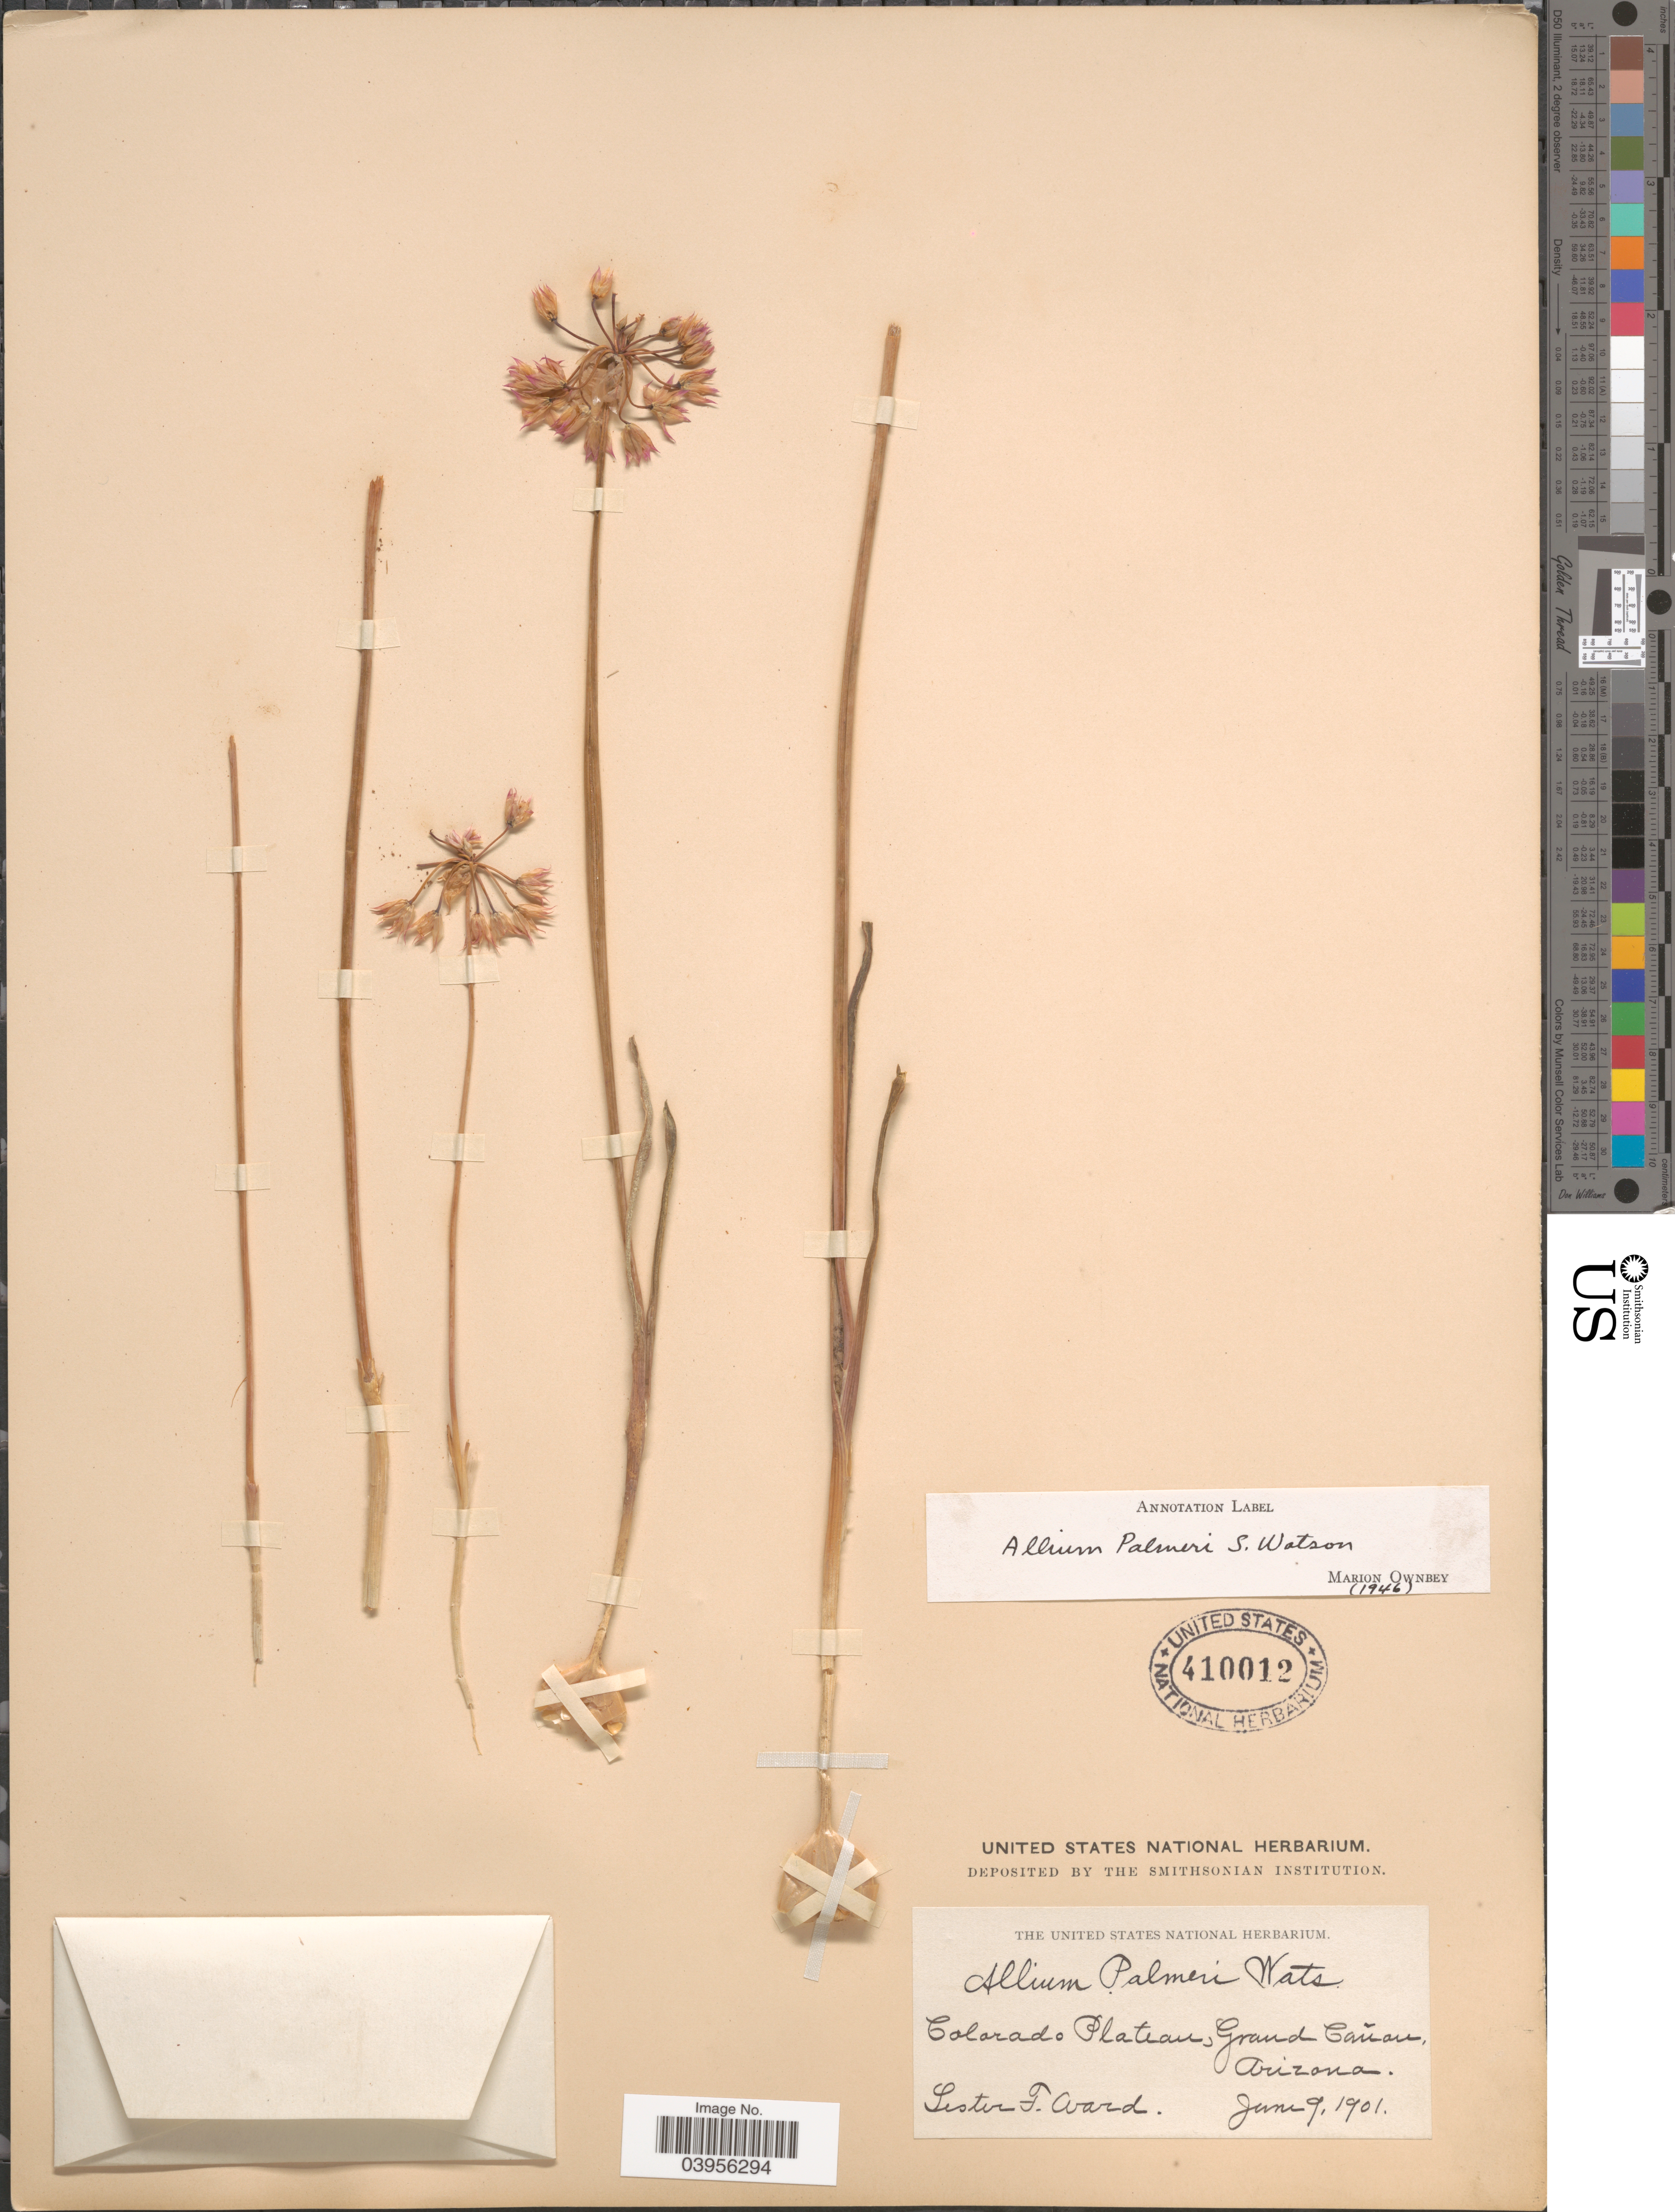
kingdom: Plantae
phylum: Tracheophyta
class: Liliopsida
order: Asparagales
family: Amaryllidaceae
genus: Allium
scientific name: Allium palmeri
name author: S. Watson in C. King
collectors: L. F. Ward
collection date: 1901-06-09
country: United States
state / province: Arizona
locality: Colorado Plateau, Grand Cañon.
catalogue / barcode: US 410012